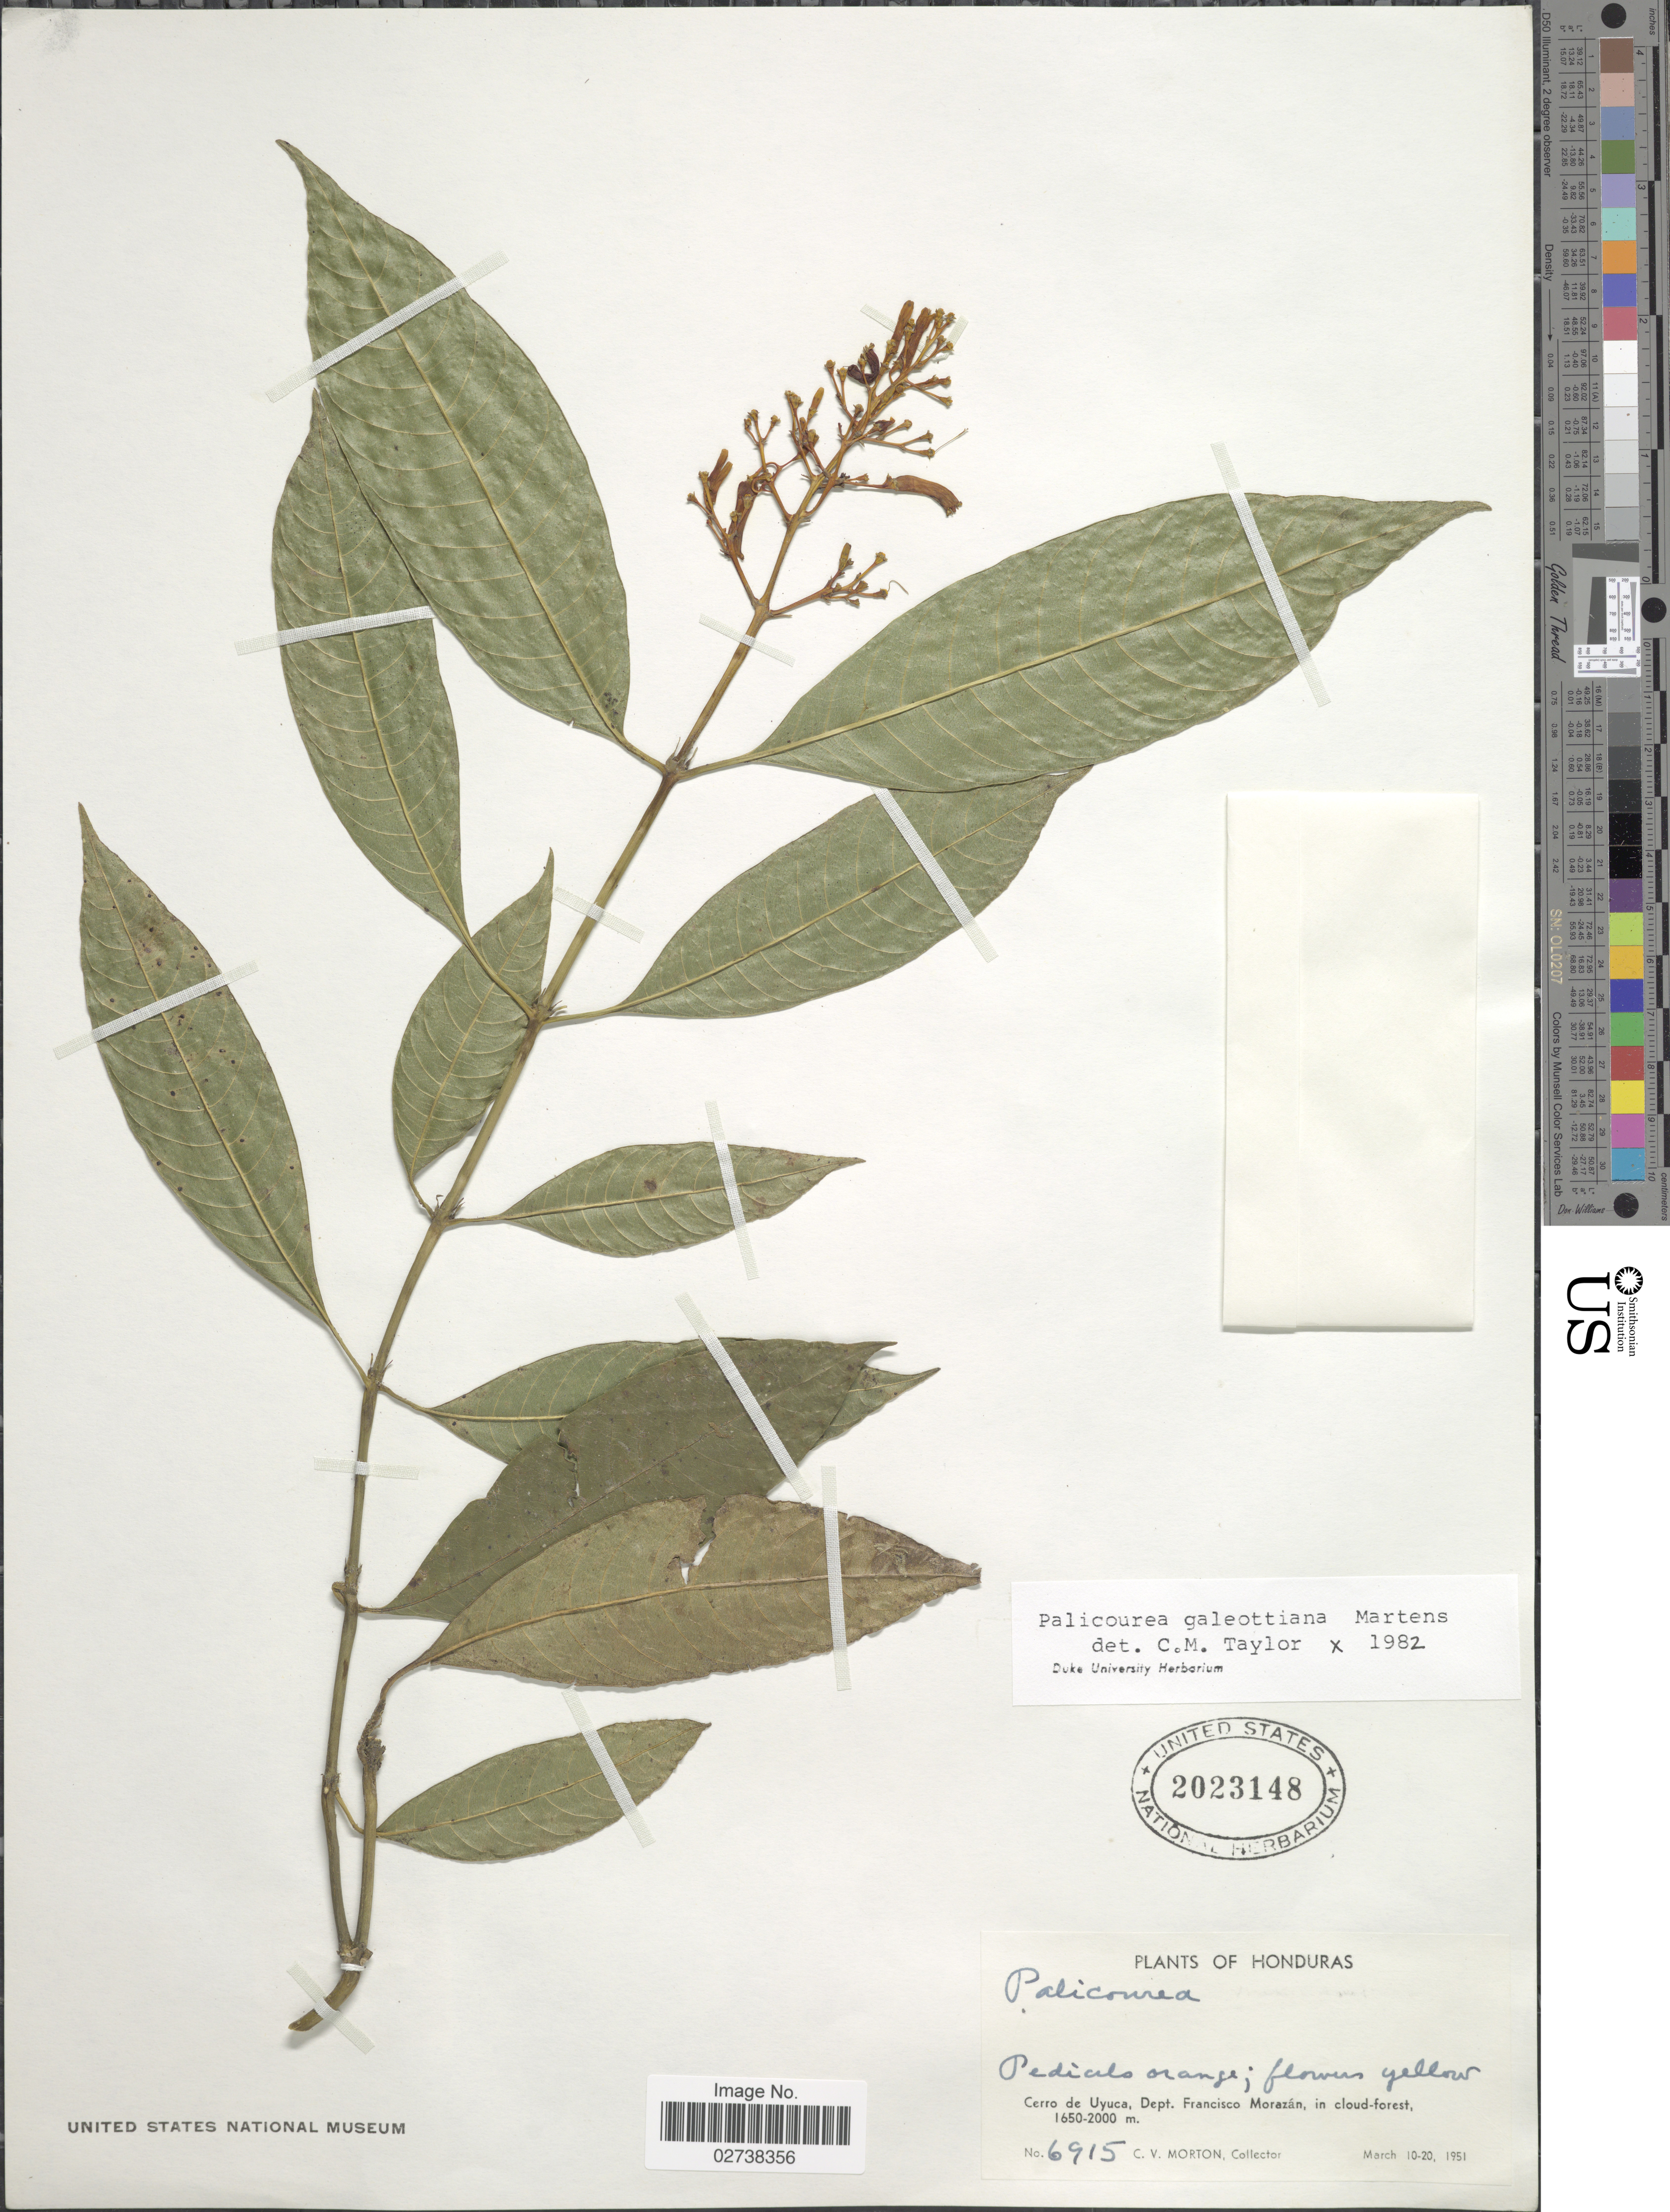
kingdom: Plantae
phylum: Tracheophyta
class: Magnoliopsida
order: Gentianales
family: Rubiaceae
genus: Palicourea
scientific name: Palicourea galeottiana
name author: M. Martens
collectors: C. V. Morton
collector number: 6915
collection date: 1951-03-10/1951-03-20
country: Honduras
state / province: Fco. Morazán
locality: Cerro de Uyuca, Dept. Francisco Morazan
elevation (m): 1650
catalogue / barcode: US 2023148